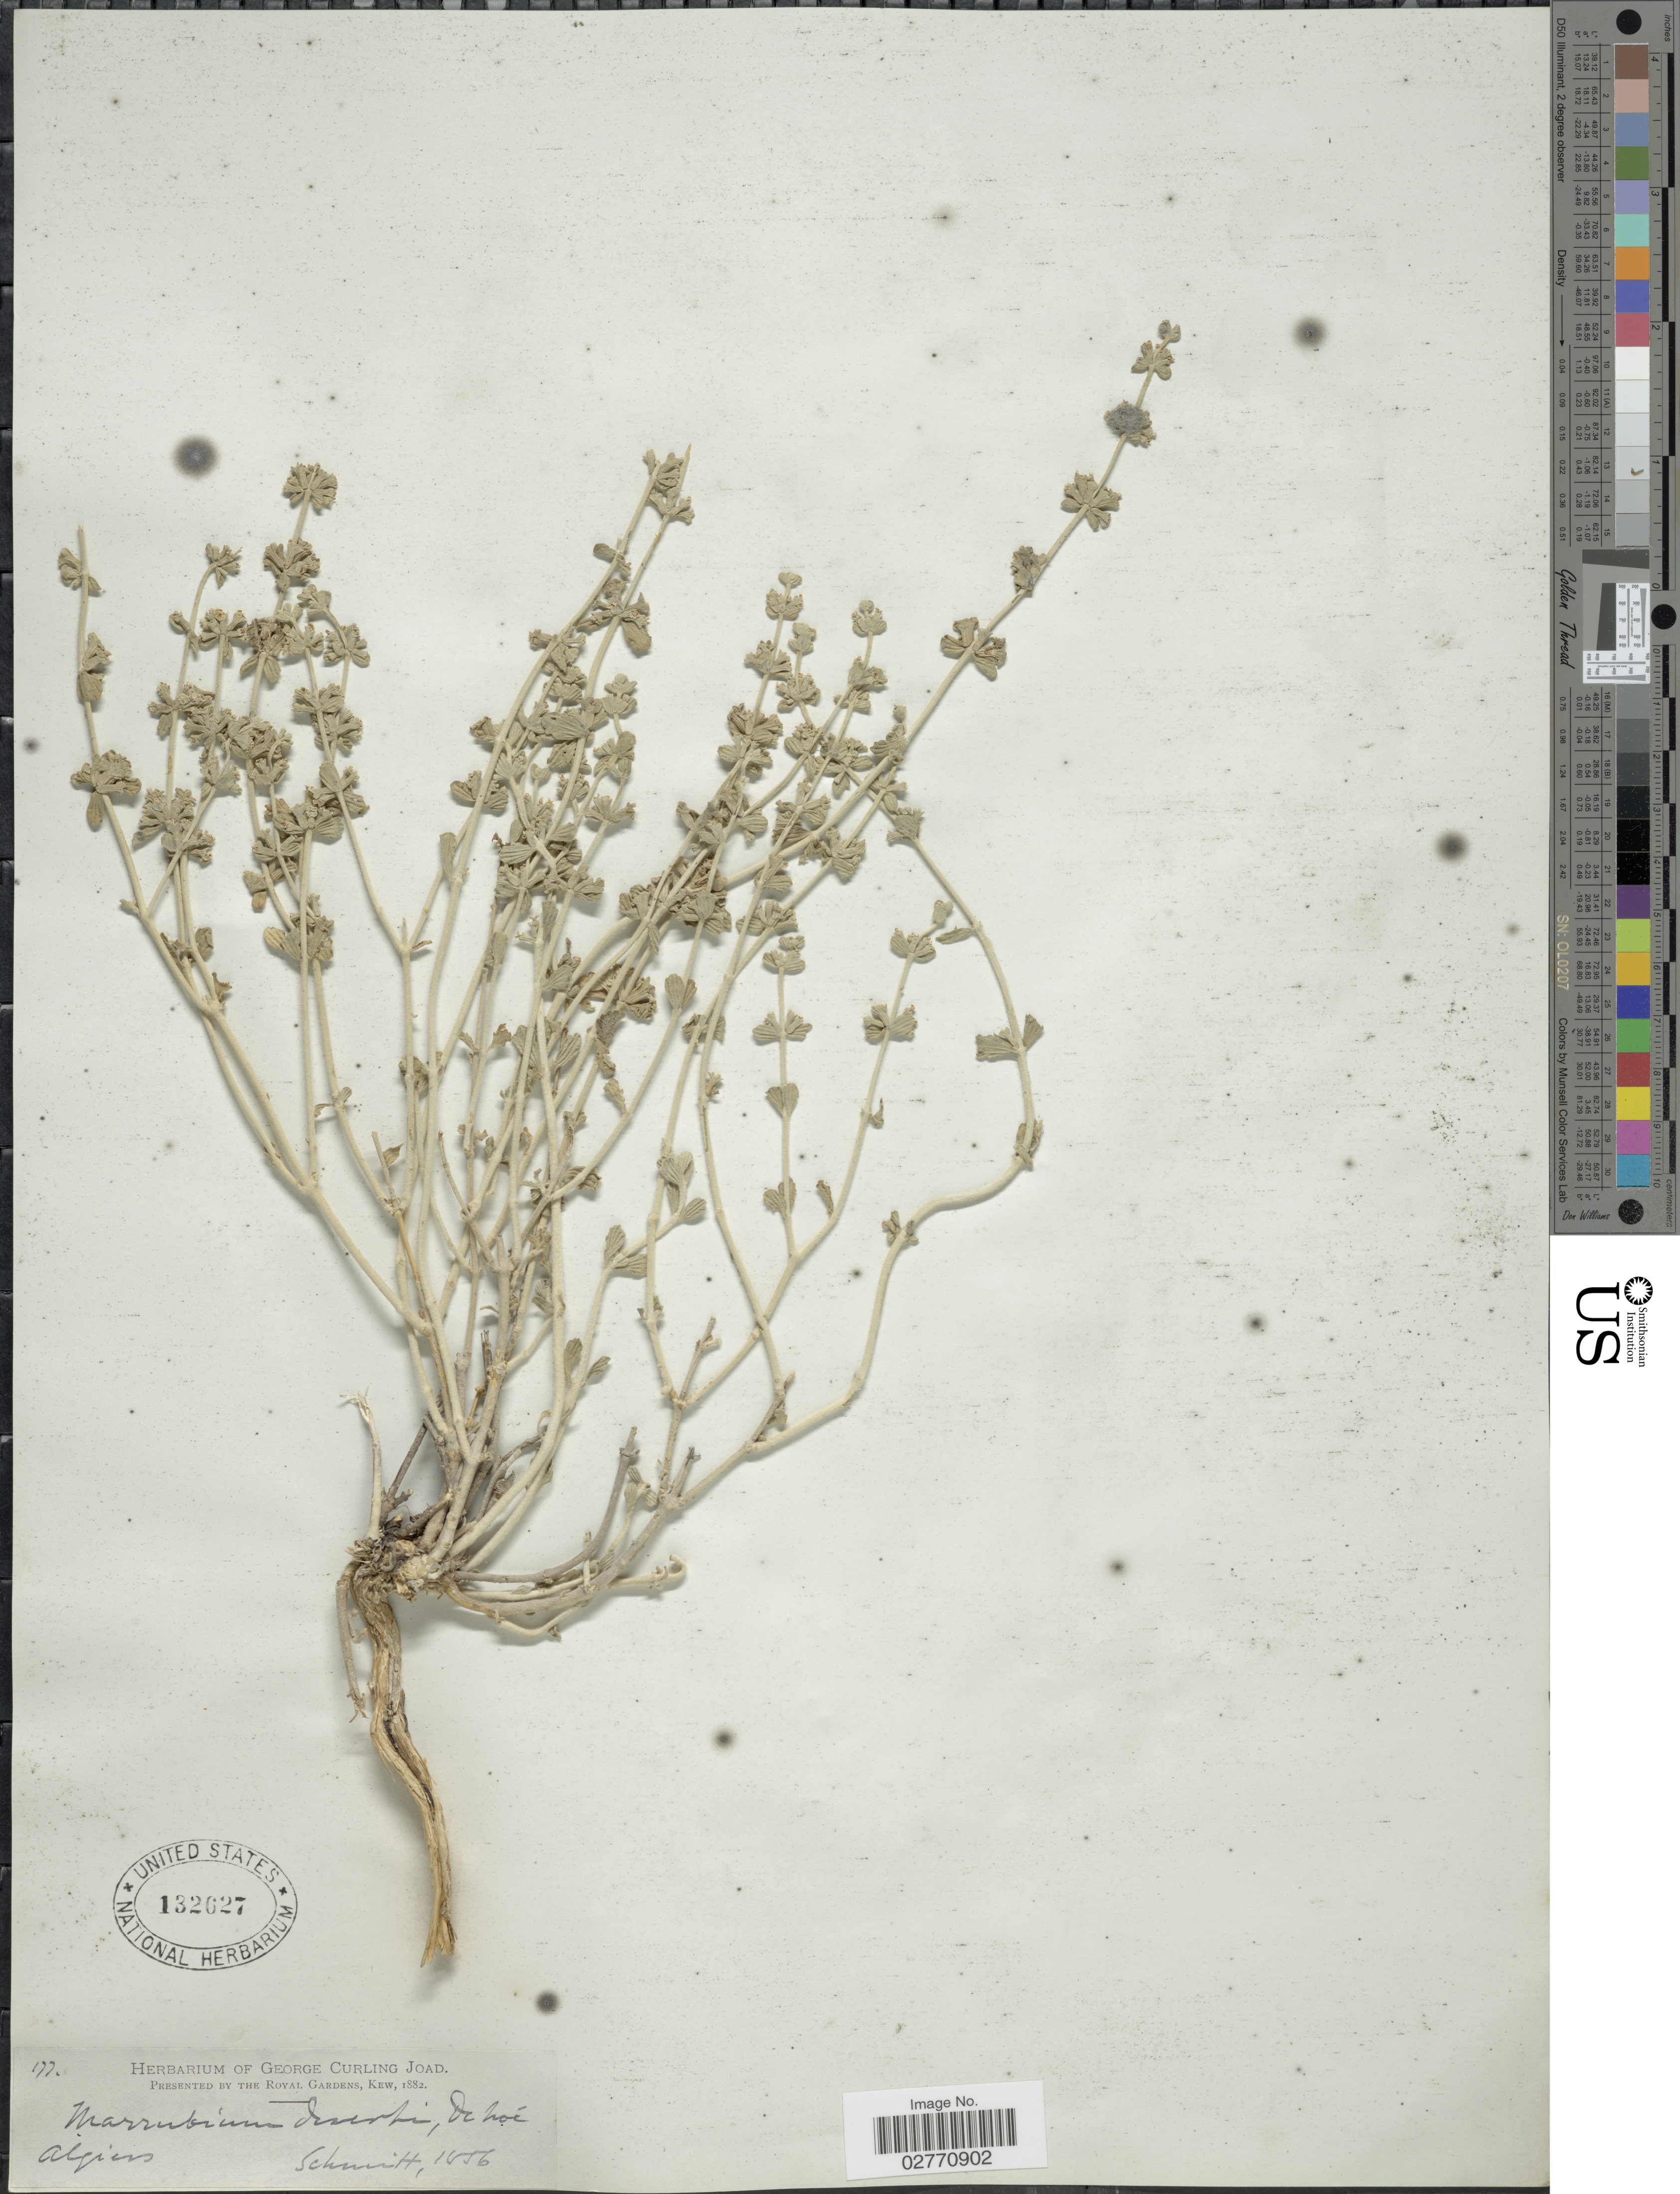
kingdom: Plantae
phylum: Tracheophyta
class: Magnoliopsida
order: Lamiales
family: Lamiaceae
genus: Marrubium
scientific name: Marrubium deserti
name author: (Noë) Coss.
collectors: Schmitt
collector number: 177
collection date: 1856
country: Algeria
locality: Algiers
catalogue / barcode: US 132627